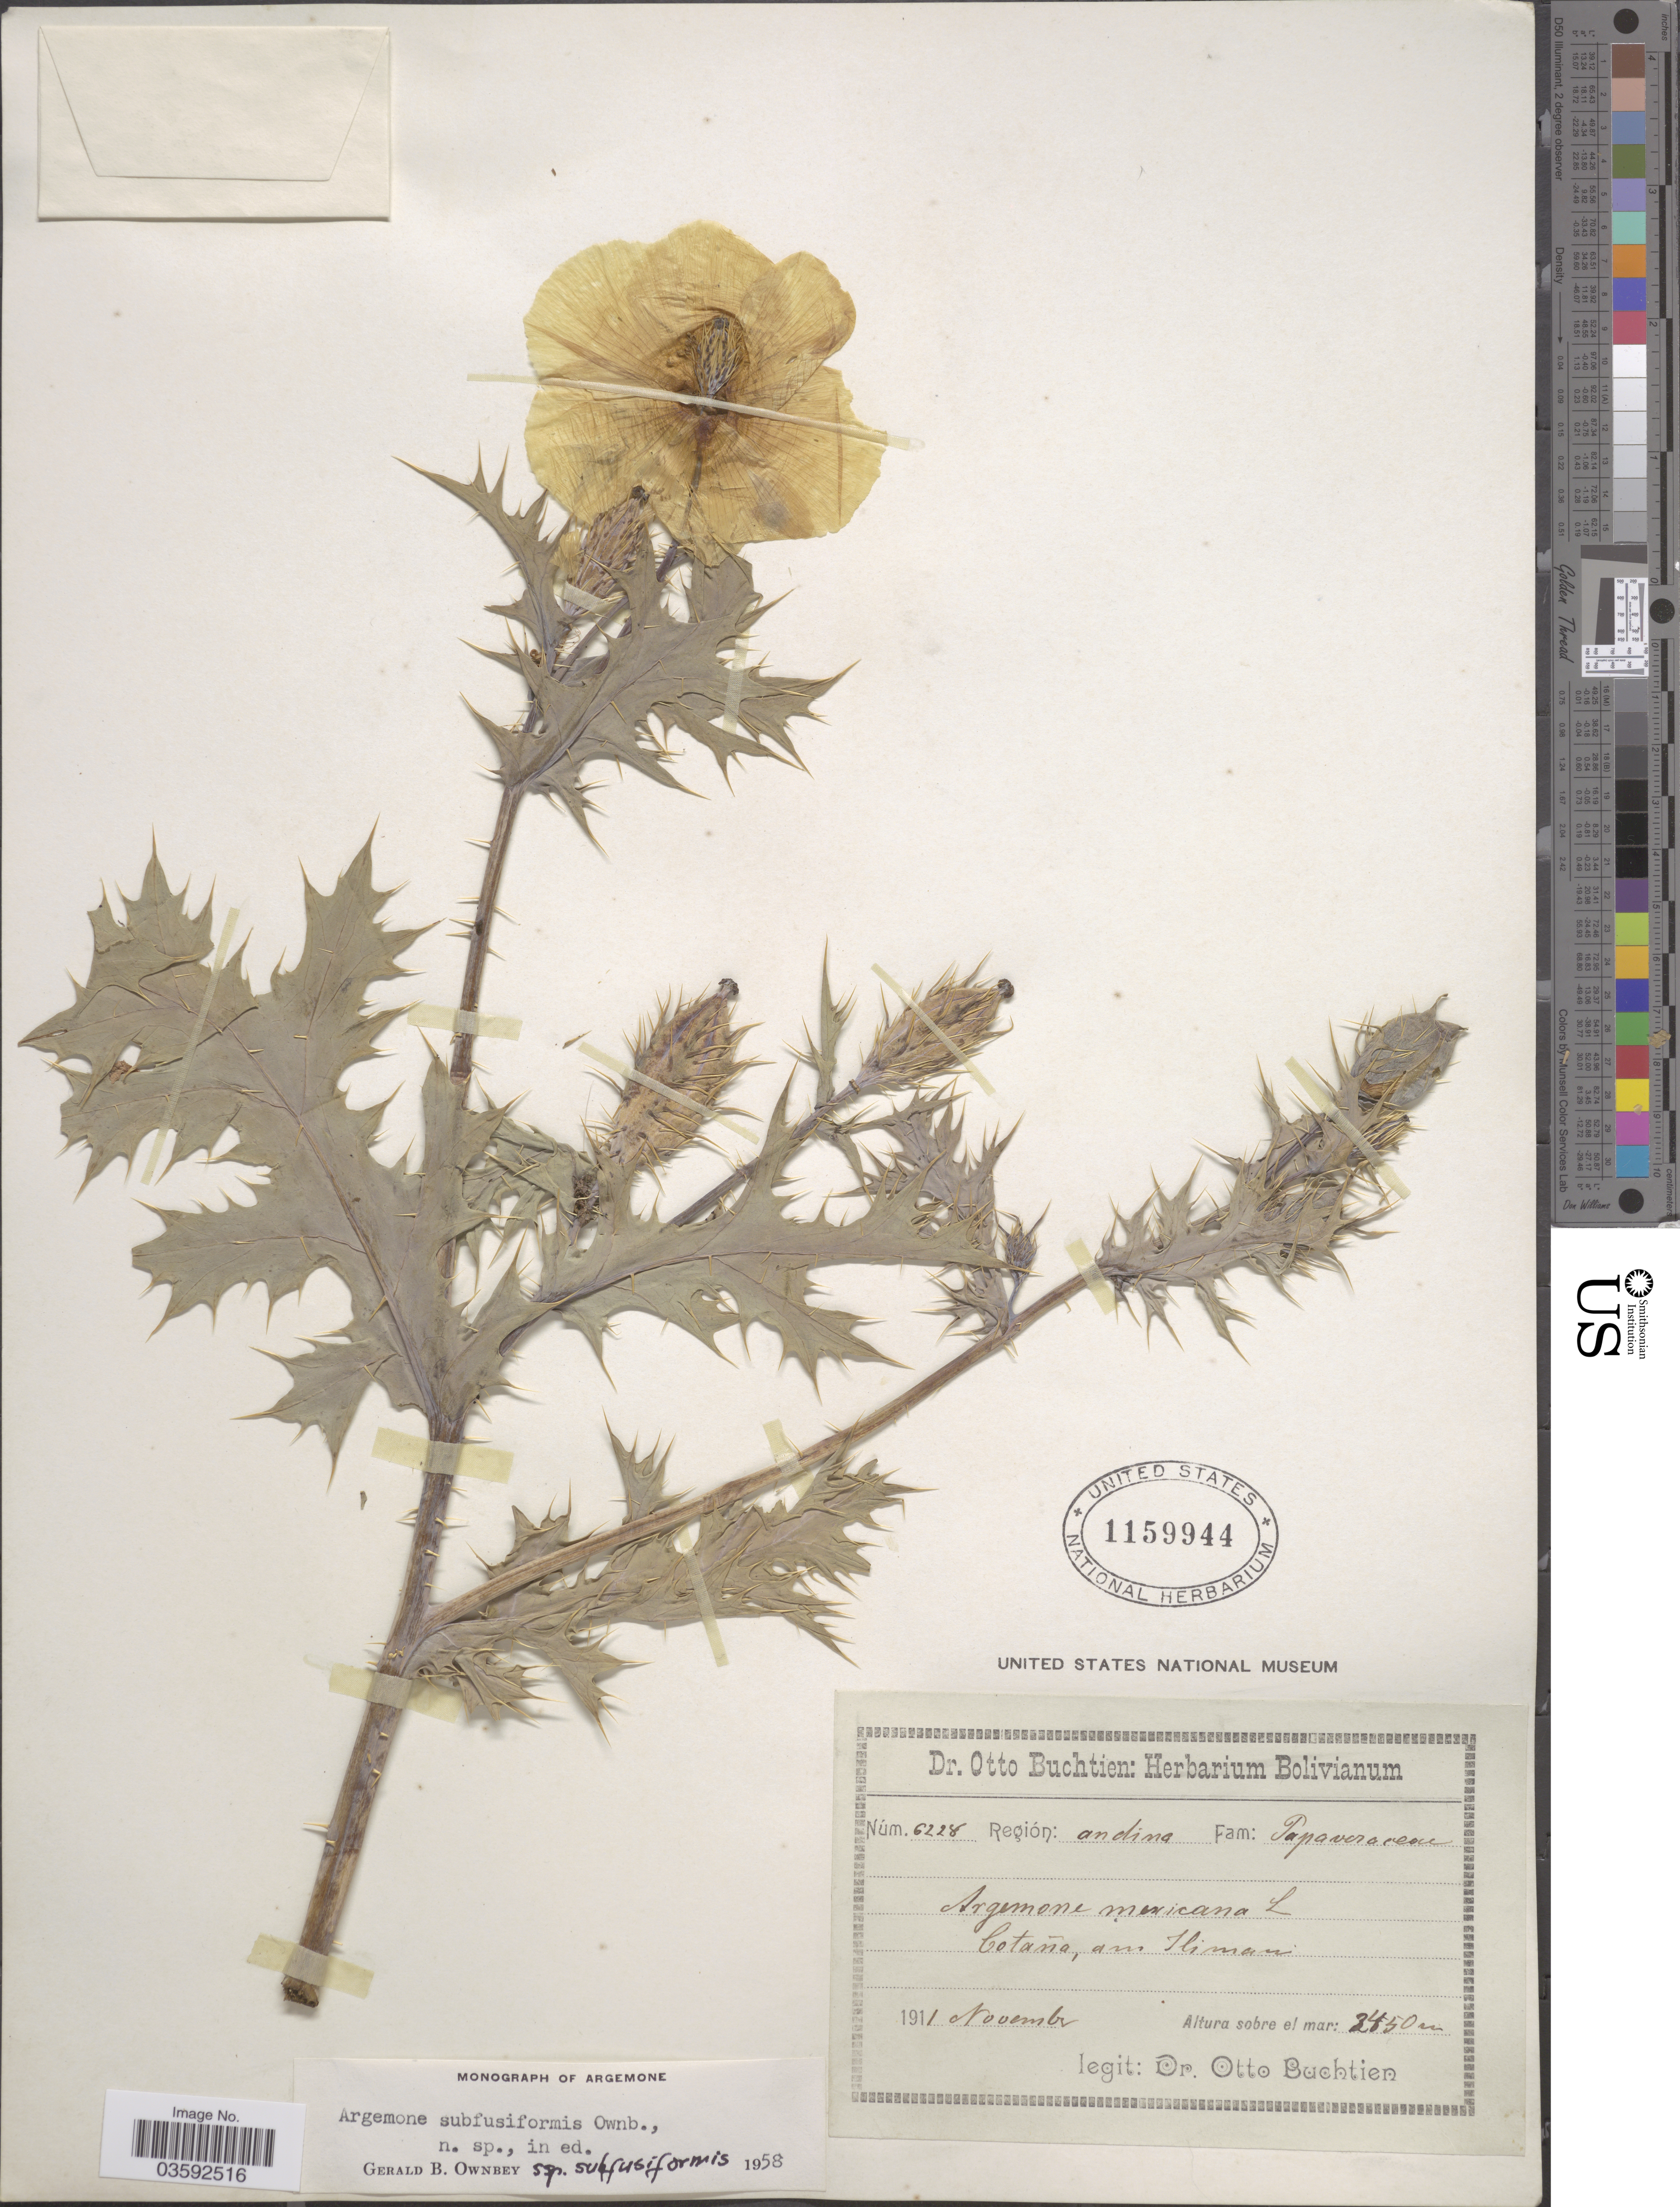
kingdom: Plantae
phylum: Tracheophyta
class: Magnoliopsida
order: Ranunculales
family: Papaveraceae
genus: Argemone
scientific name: Argemone subfusiformis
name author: G.B. Ownbey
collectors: O. Buchtien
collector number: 6228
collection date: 1911-11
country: Bolivia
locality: Región: andina. Cotaña, am Ilimani.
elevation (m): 2450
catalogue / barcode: US 1159944